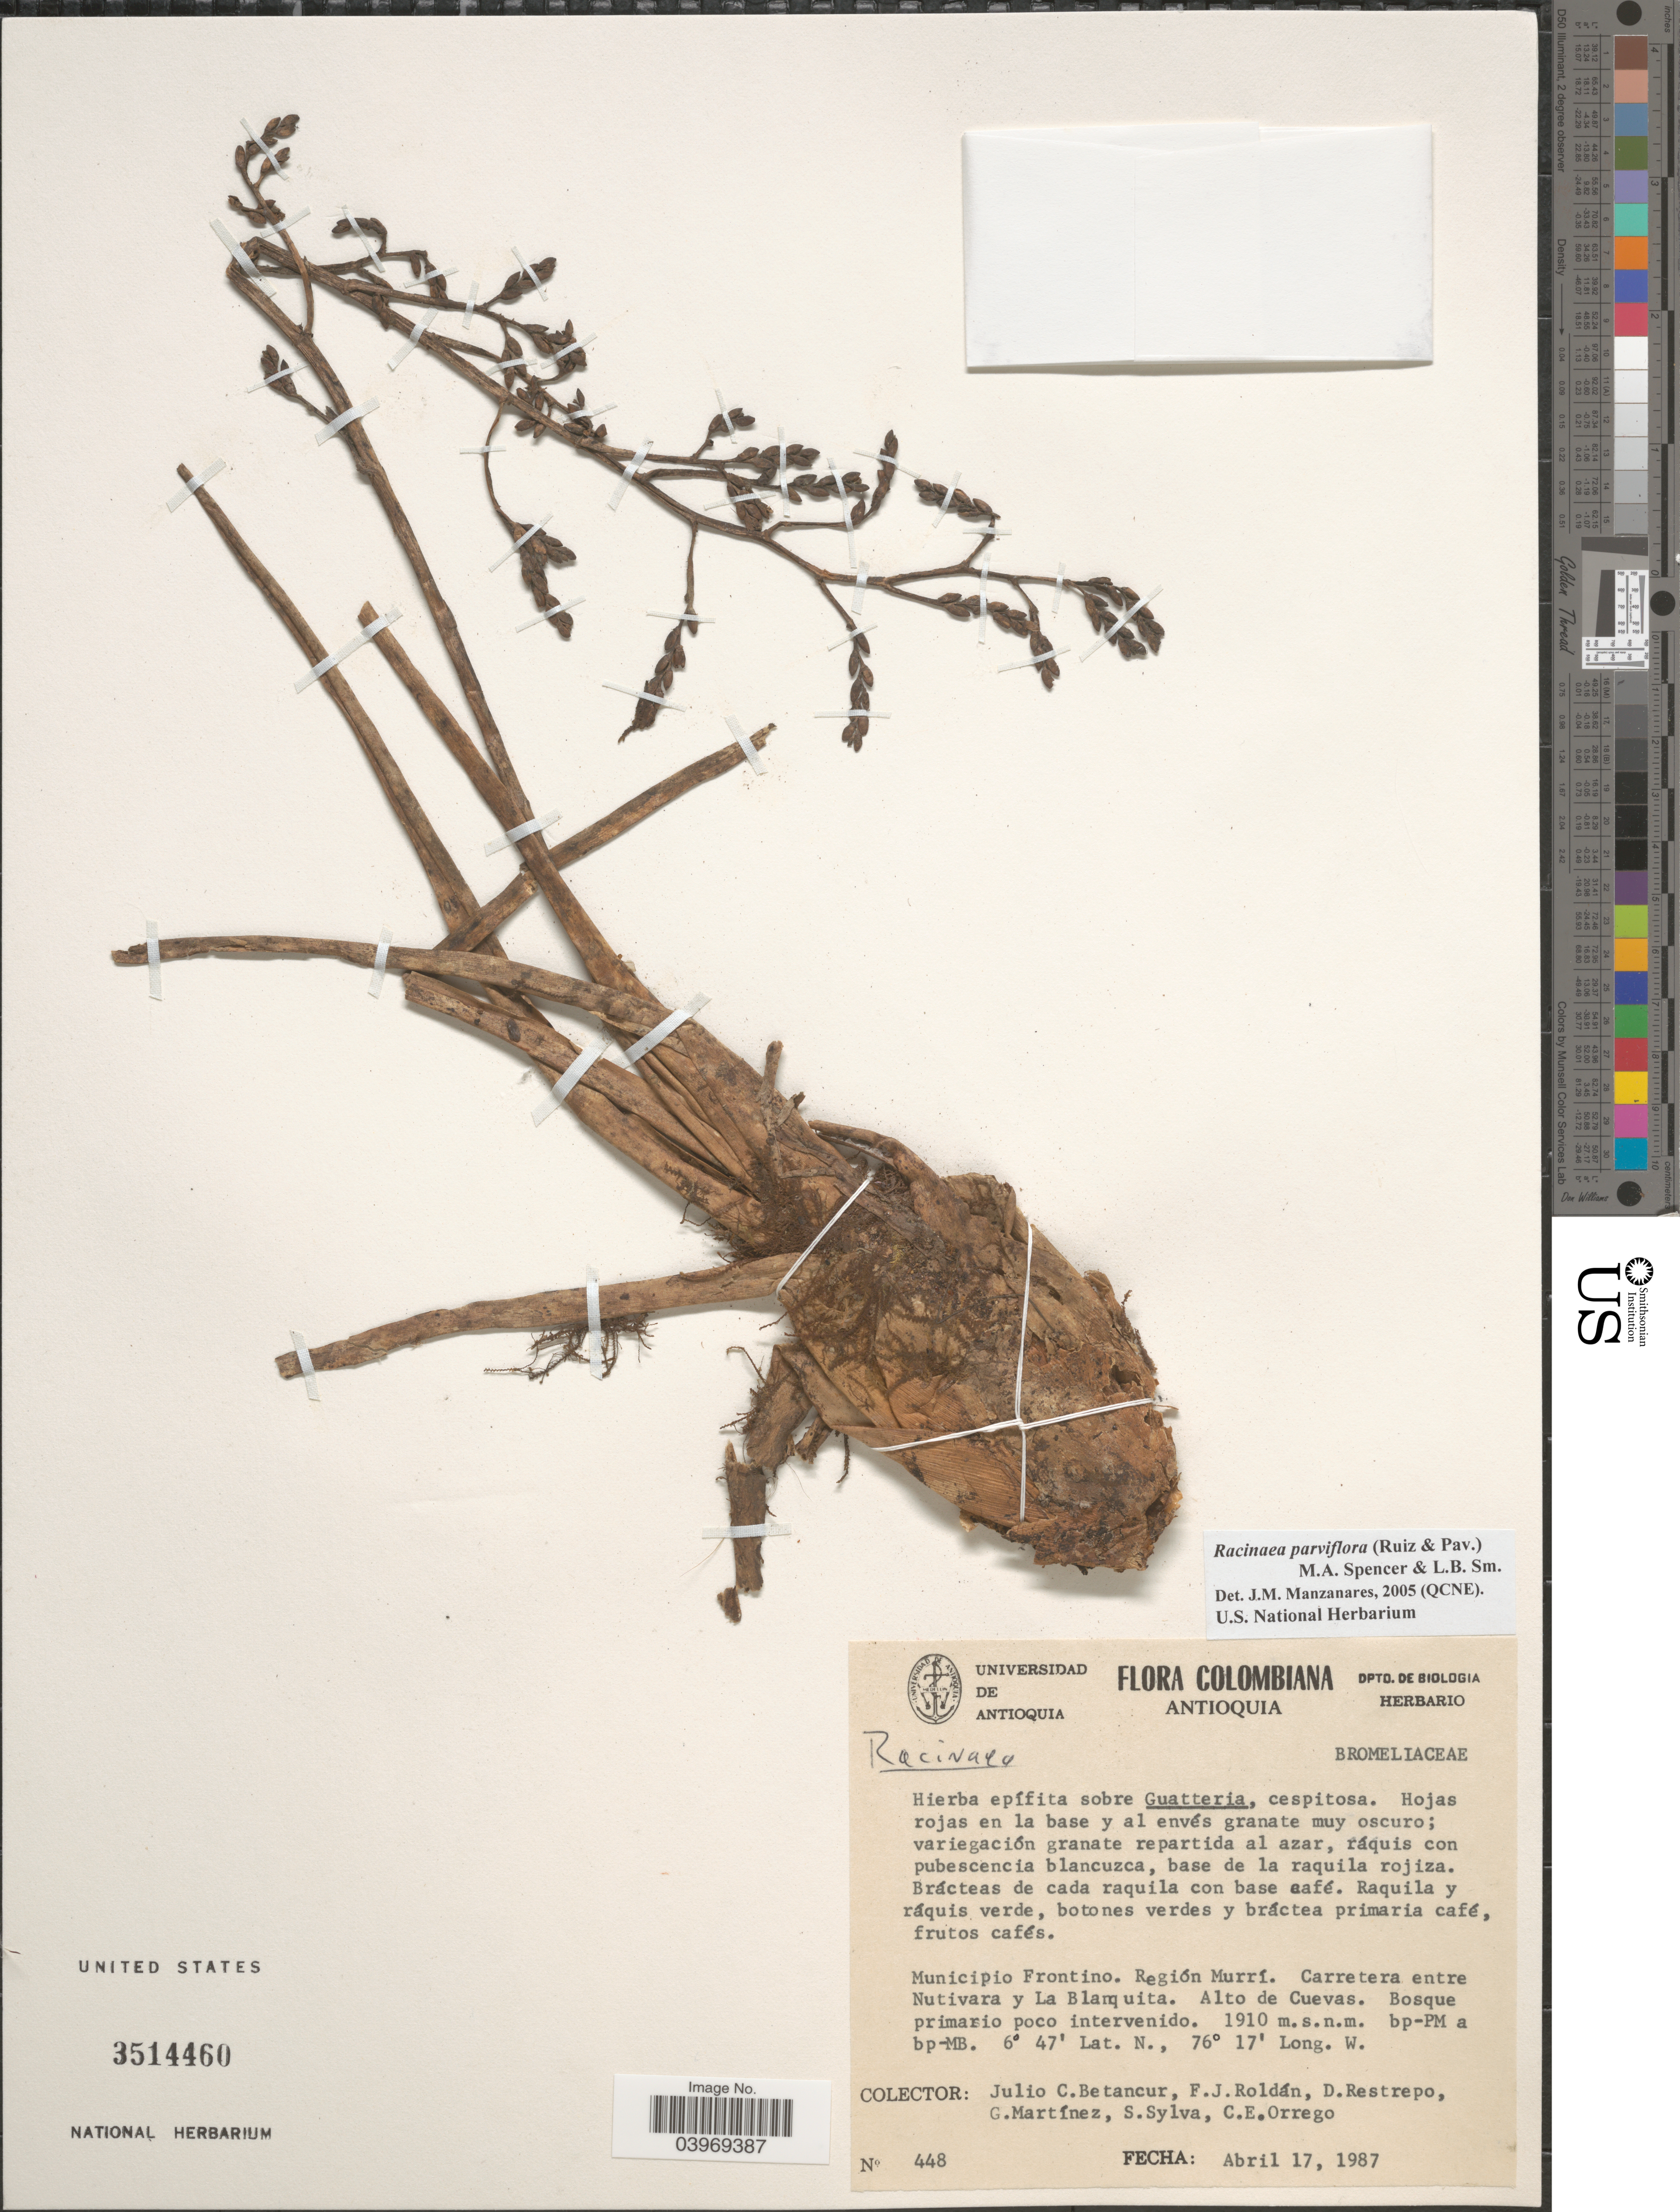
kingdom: Plantae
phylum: Tracheophyta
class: Liliopsida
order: Poales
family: Bromeliaceae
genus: Racinaea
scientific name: Racinaea parviflora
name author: (Ruiz & Pav.) M.A. Spencer & L.B. Sm.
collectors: J. C. Betancur, F. J. Roldán, D. Restrepo, G. Martinez & et al.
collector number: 448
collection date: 1987-04-17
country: Colombia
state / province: Antioquia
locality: Municipio Frontino. Región Murrí. Carretera entre Nutivara y La Blanquita. Alto de Cuevas.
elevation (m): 1910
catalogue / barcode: US 3514460